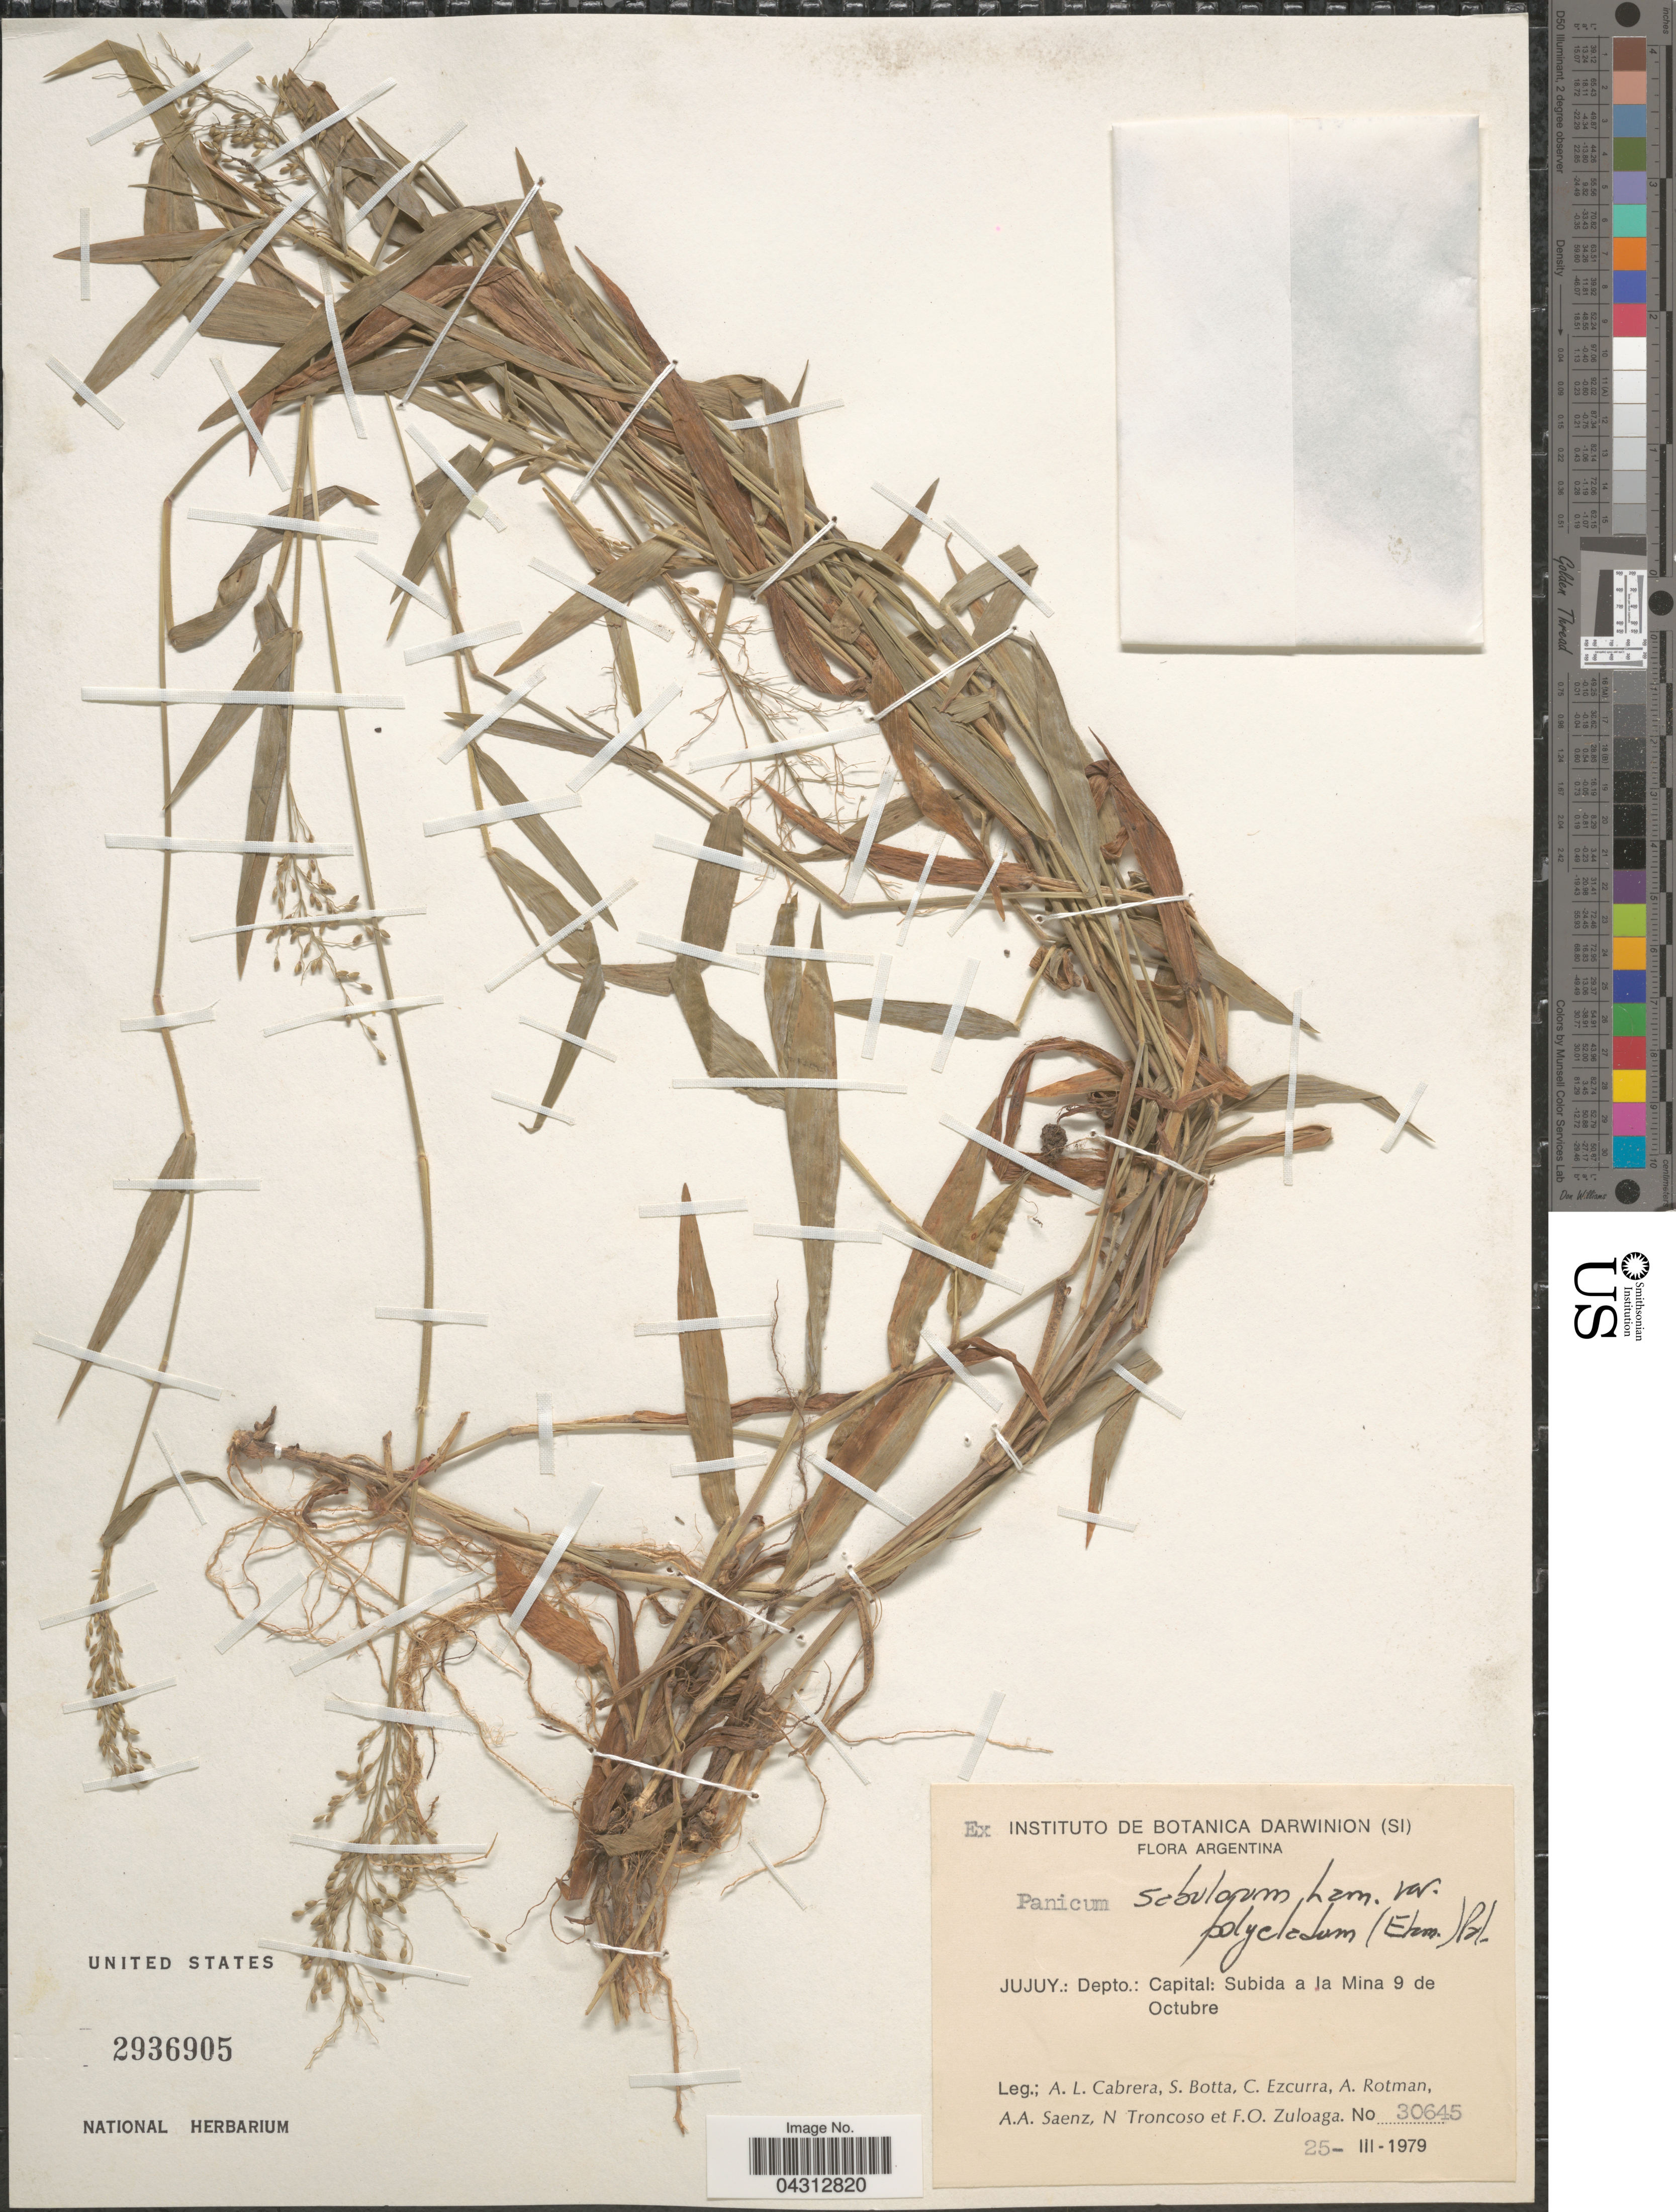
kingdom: Plantae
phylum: Tracheophyta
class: Liliopsida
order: Poales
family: Poaceae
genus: Dichanthelium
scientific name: Dichanthelium sabulorum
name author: (Lam.) Gould & C.A. Clark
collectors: A. L. Cabrera, S. Botta, C. Ezcurra, A. D. Rotman & et al.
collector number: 30645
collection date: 1979-03-25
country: Argentina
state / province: Jujuy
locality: Depto.: Capital: Subida a la Mina 9 de Octubre.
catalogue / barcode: US 2936905